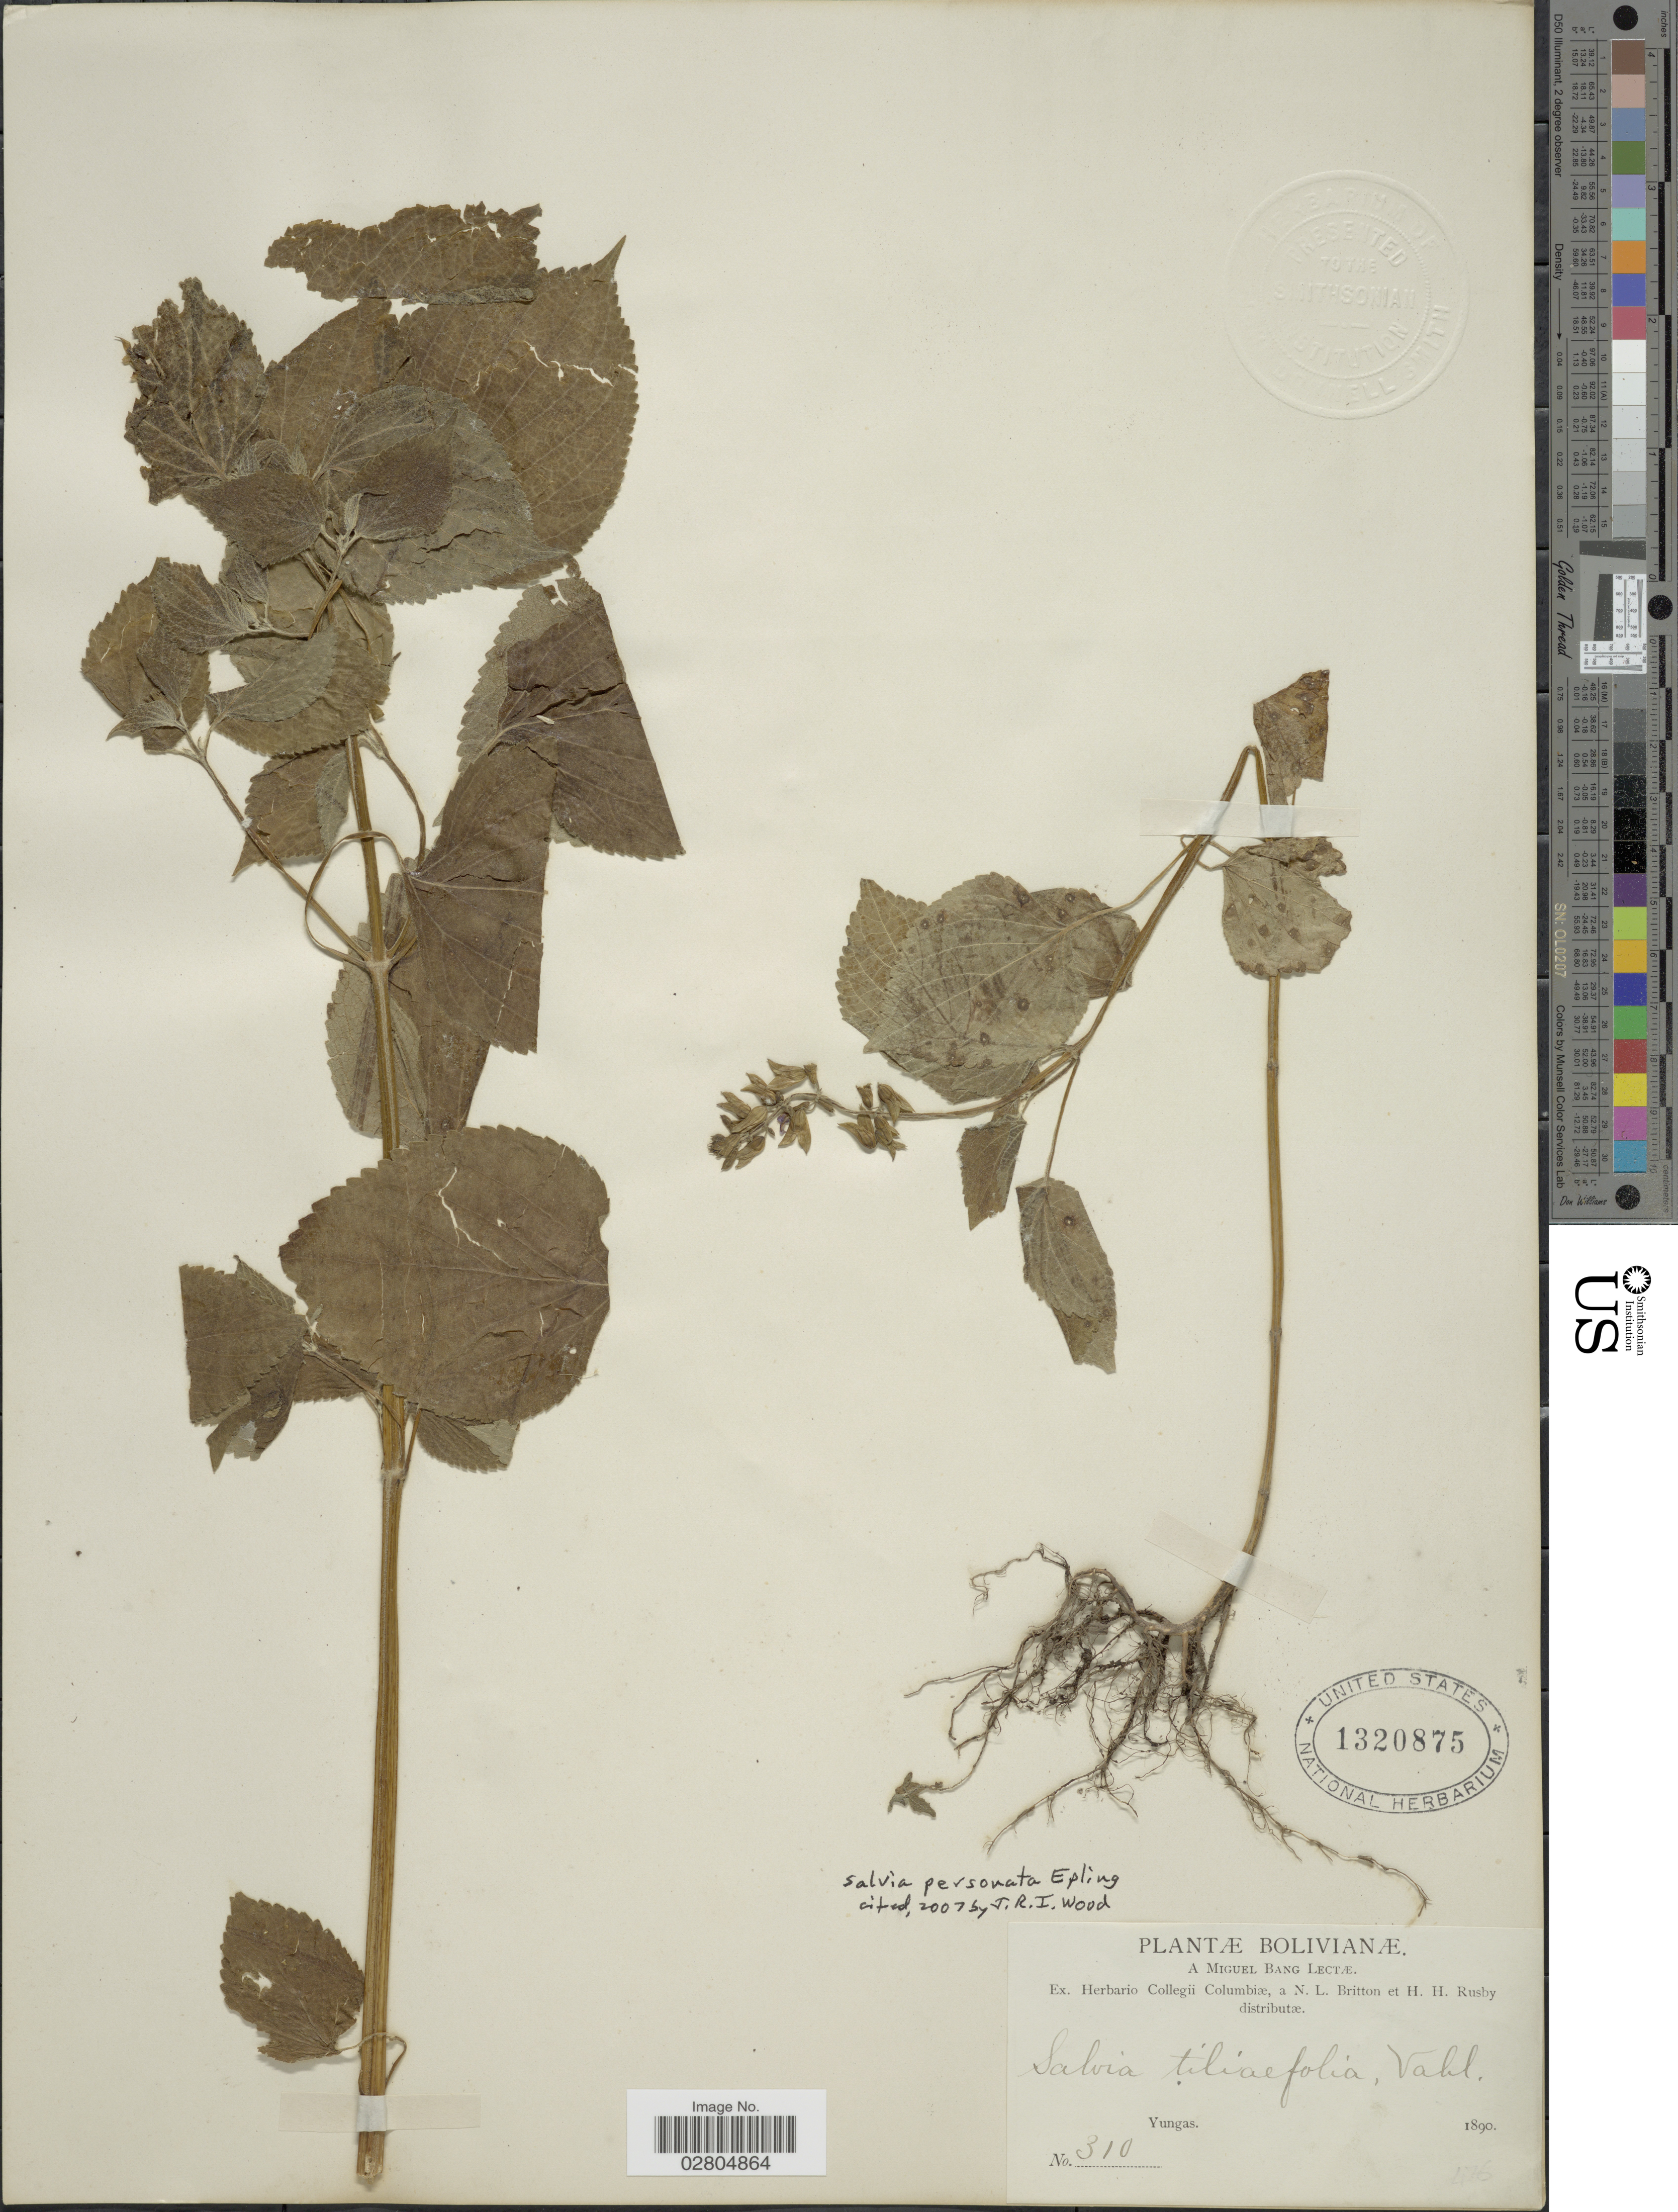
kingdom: Plantae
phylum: Tracheophyta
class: Magnoliopsida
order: Lamiales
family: Lamiaceae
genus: Salvia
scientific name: Salvia personata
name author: Epling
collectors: M. Bang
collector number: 310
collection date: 1890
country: Bolivia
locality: Yungas.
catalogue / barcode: US 1320875